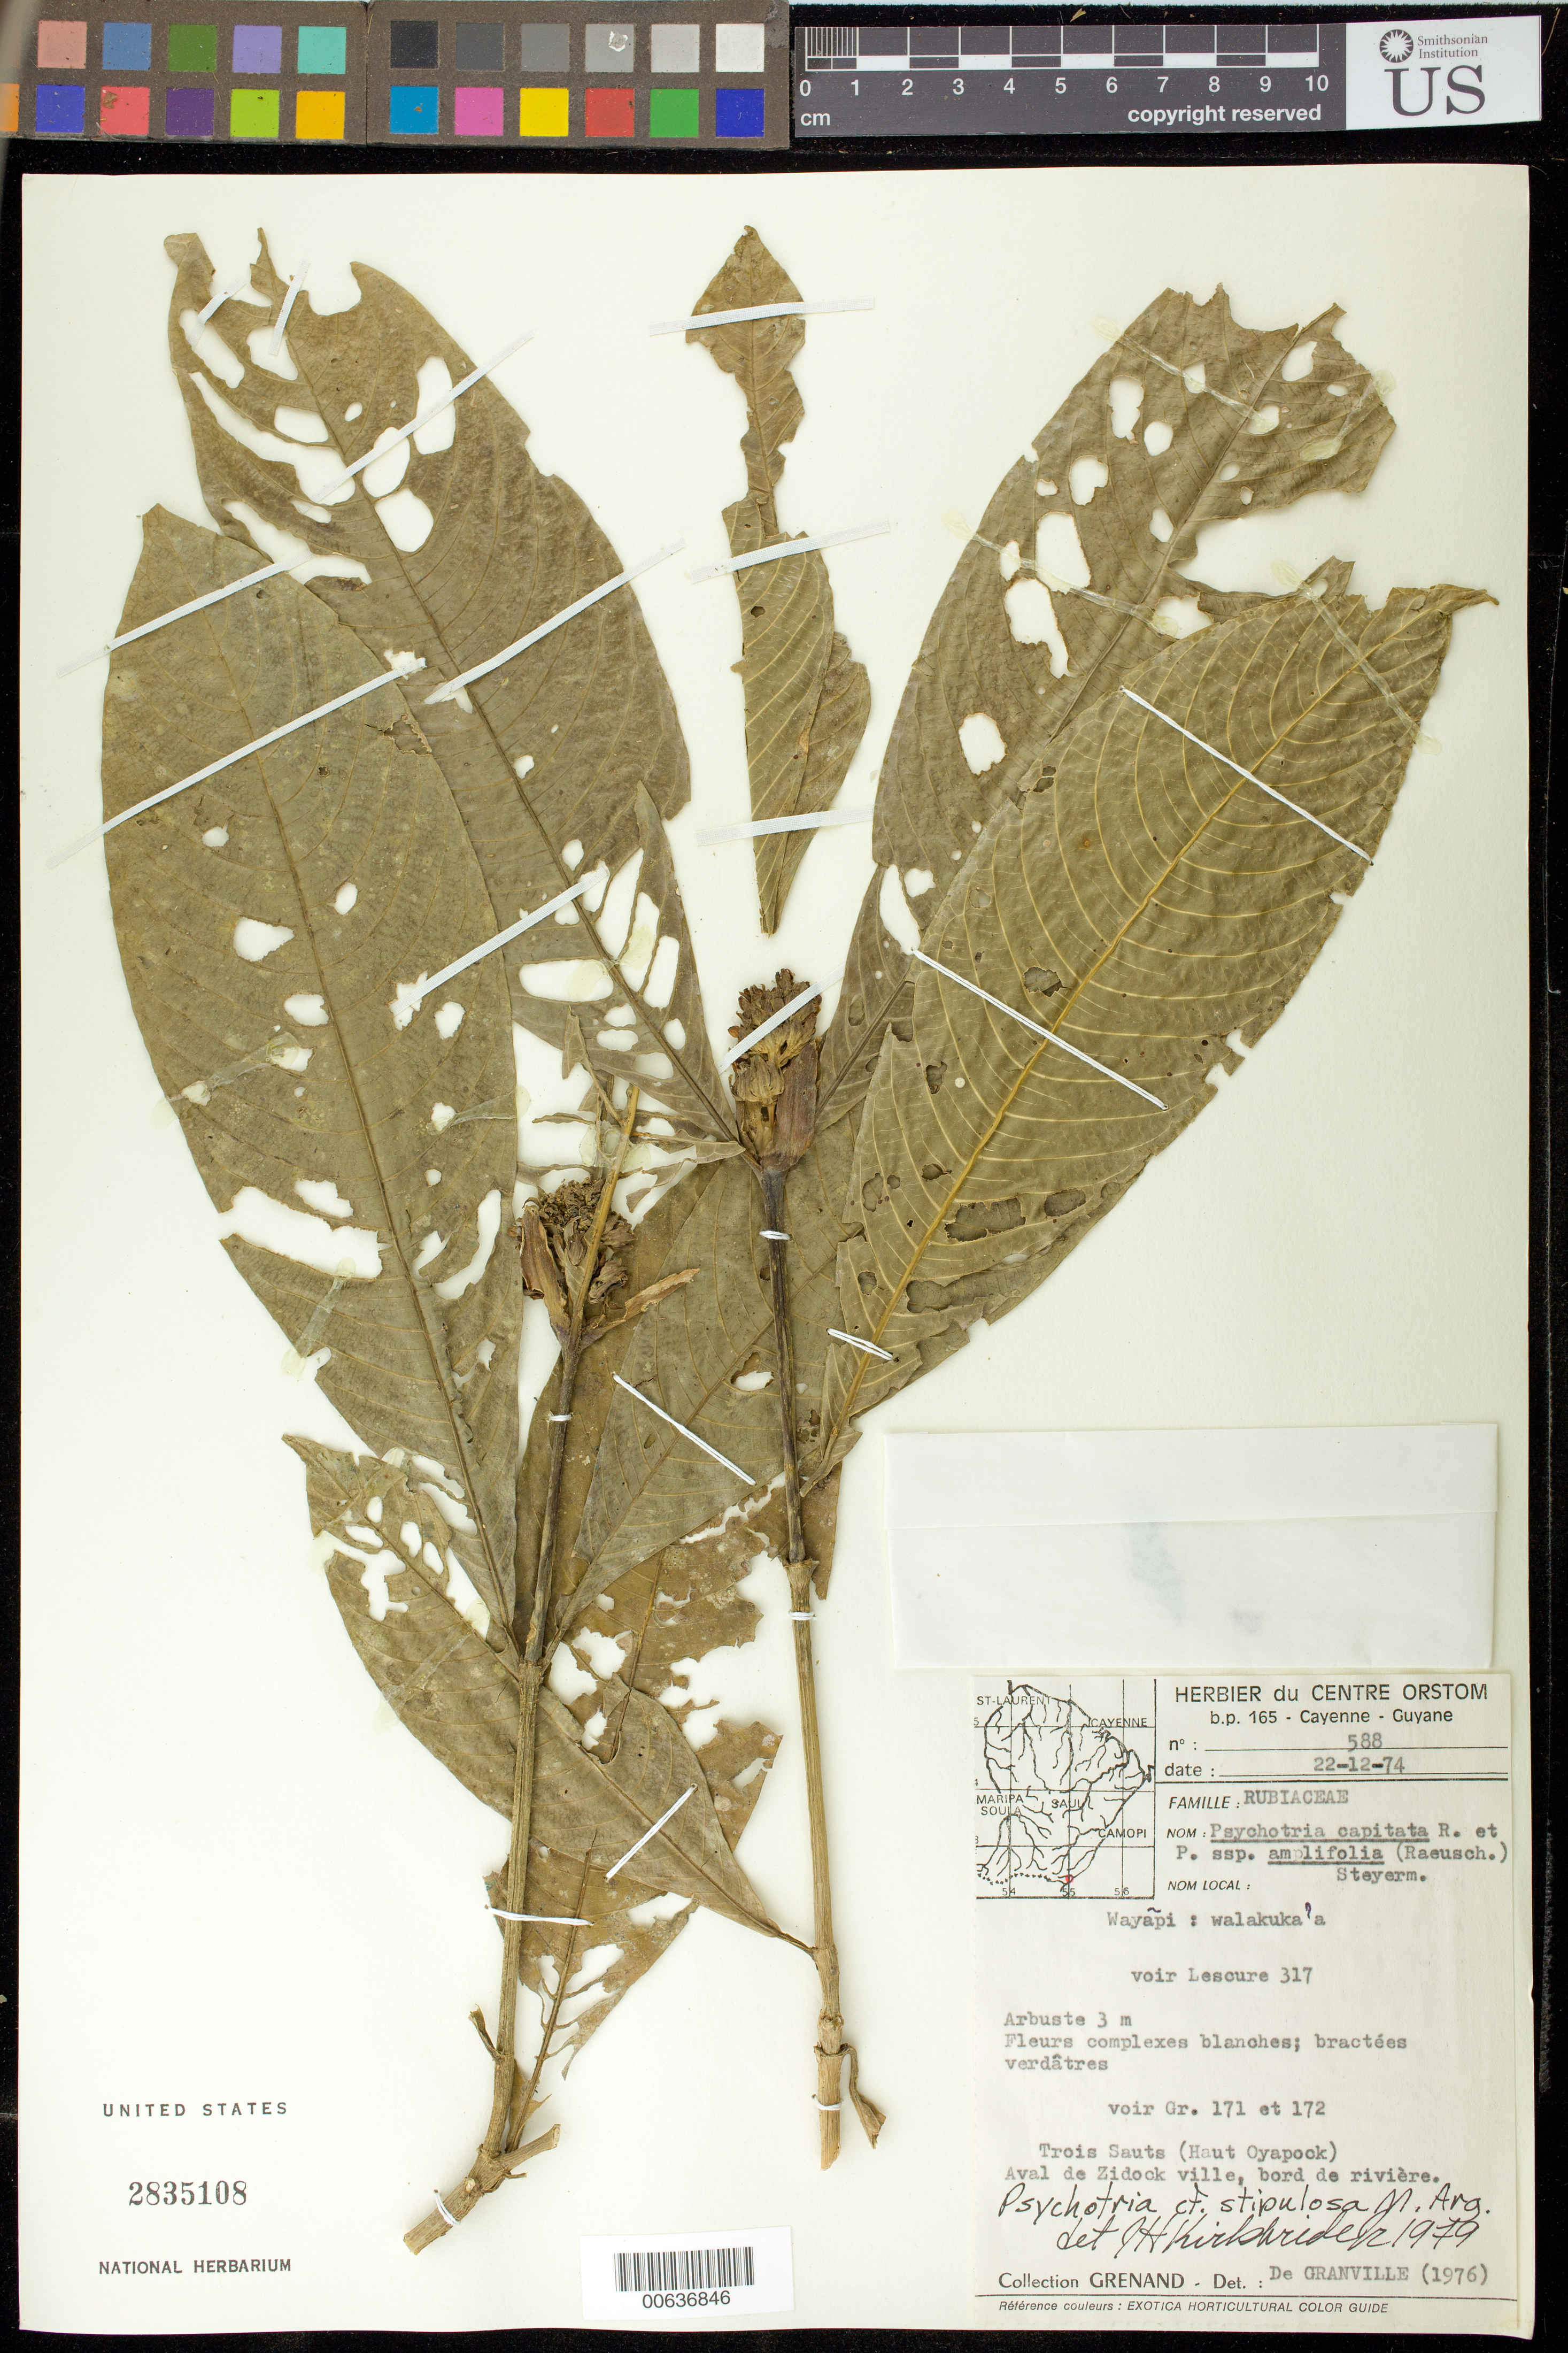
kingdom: Plantae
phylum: Tracheophyta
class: Magnoliopsida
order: Gentianales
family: Rubiaceae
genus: Palicourea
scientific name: Palicourea violacea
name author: (Aubl.) A. Rich.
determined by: Kirkbride, J. H., Jr.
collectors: P. Grenand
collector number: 588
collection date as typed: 22-Dec-74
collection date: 1974-12-22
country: French Guiana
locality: Trois Sauts (Haut Oyapock), near Zidock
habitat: Bord de rivere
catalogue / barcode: US 2835108